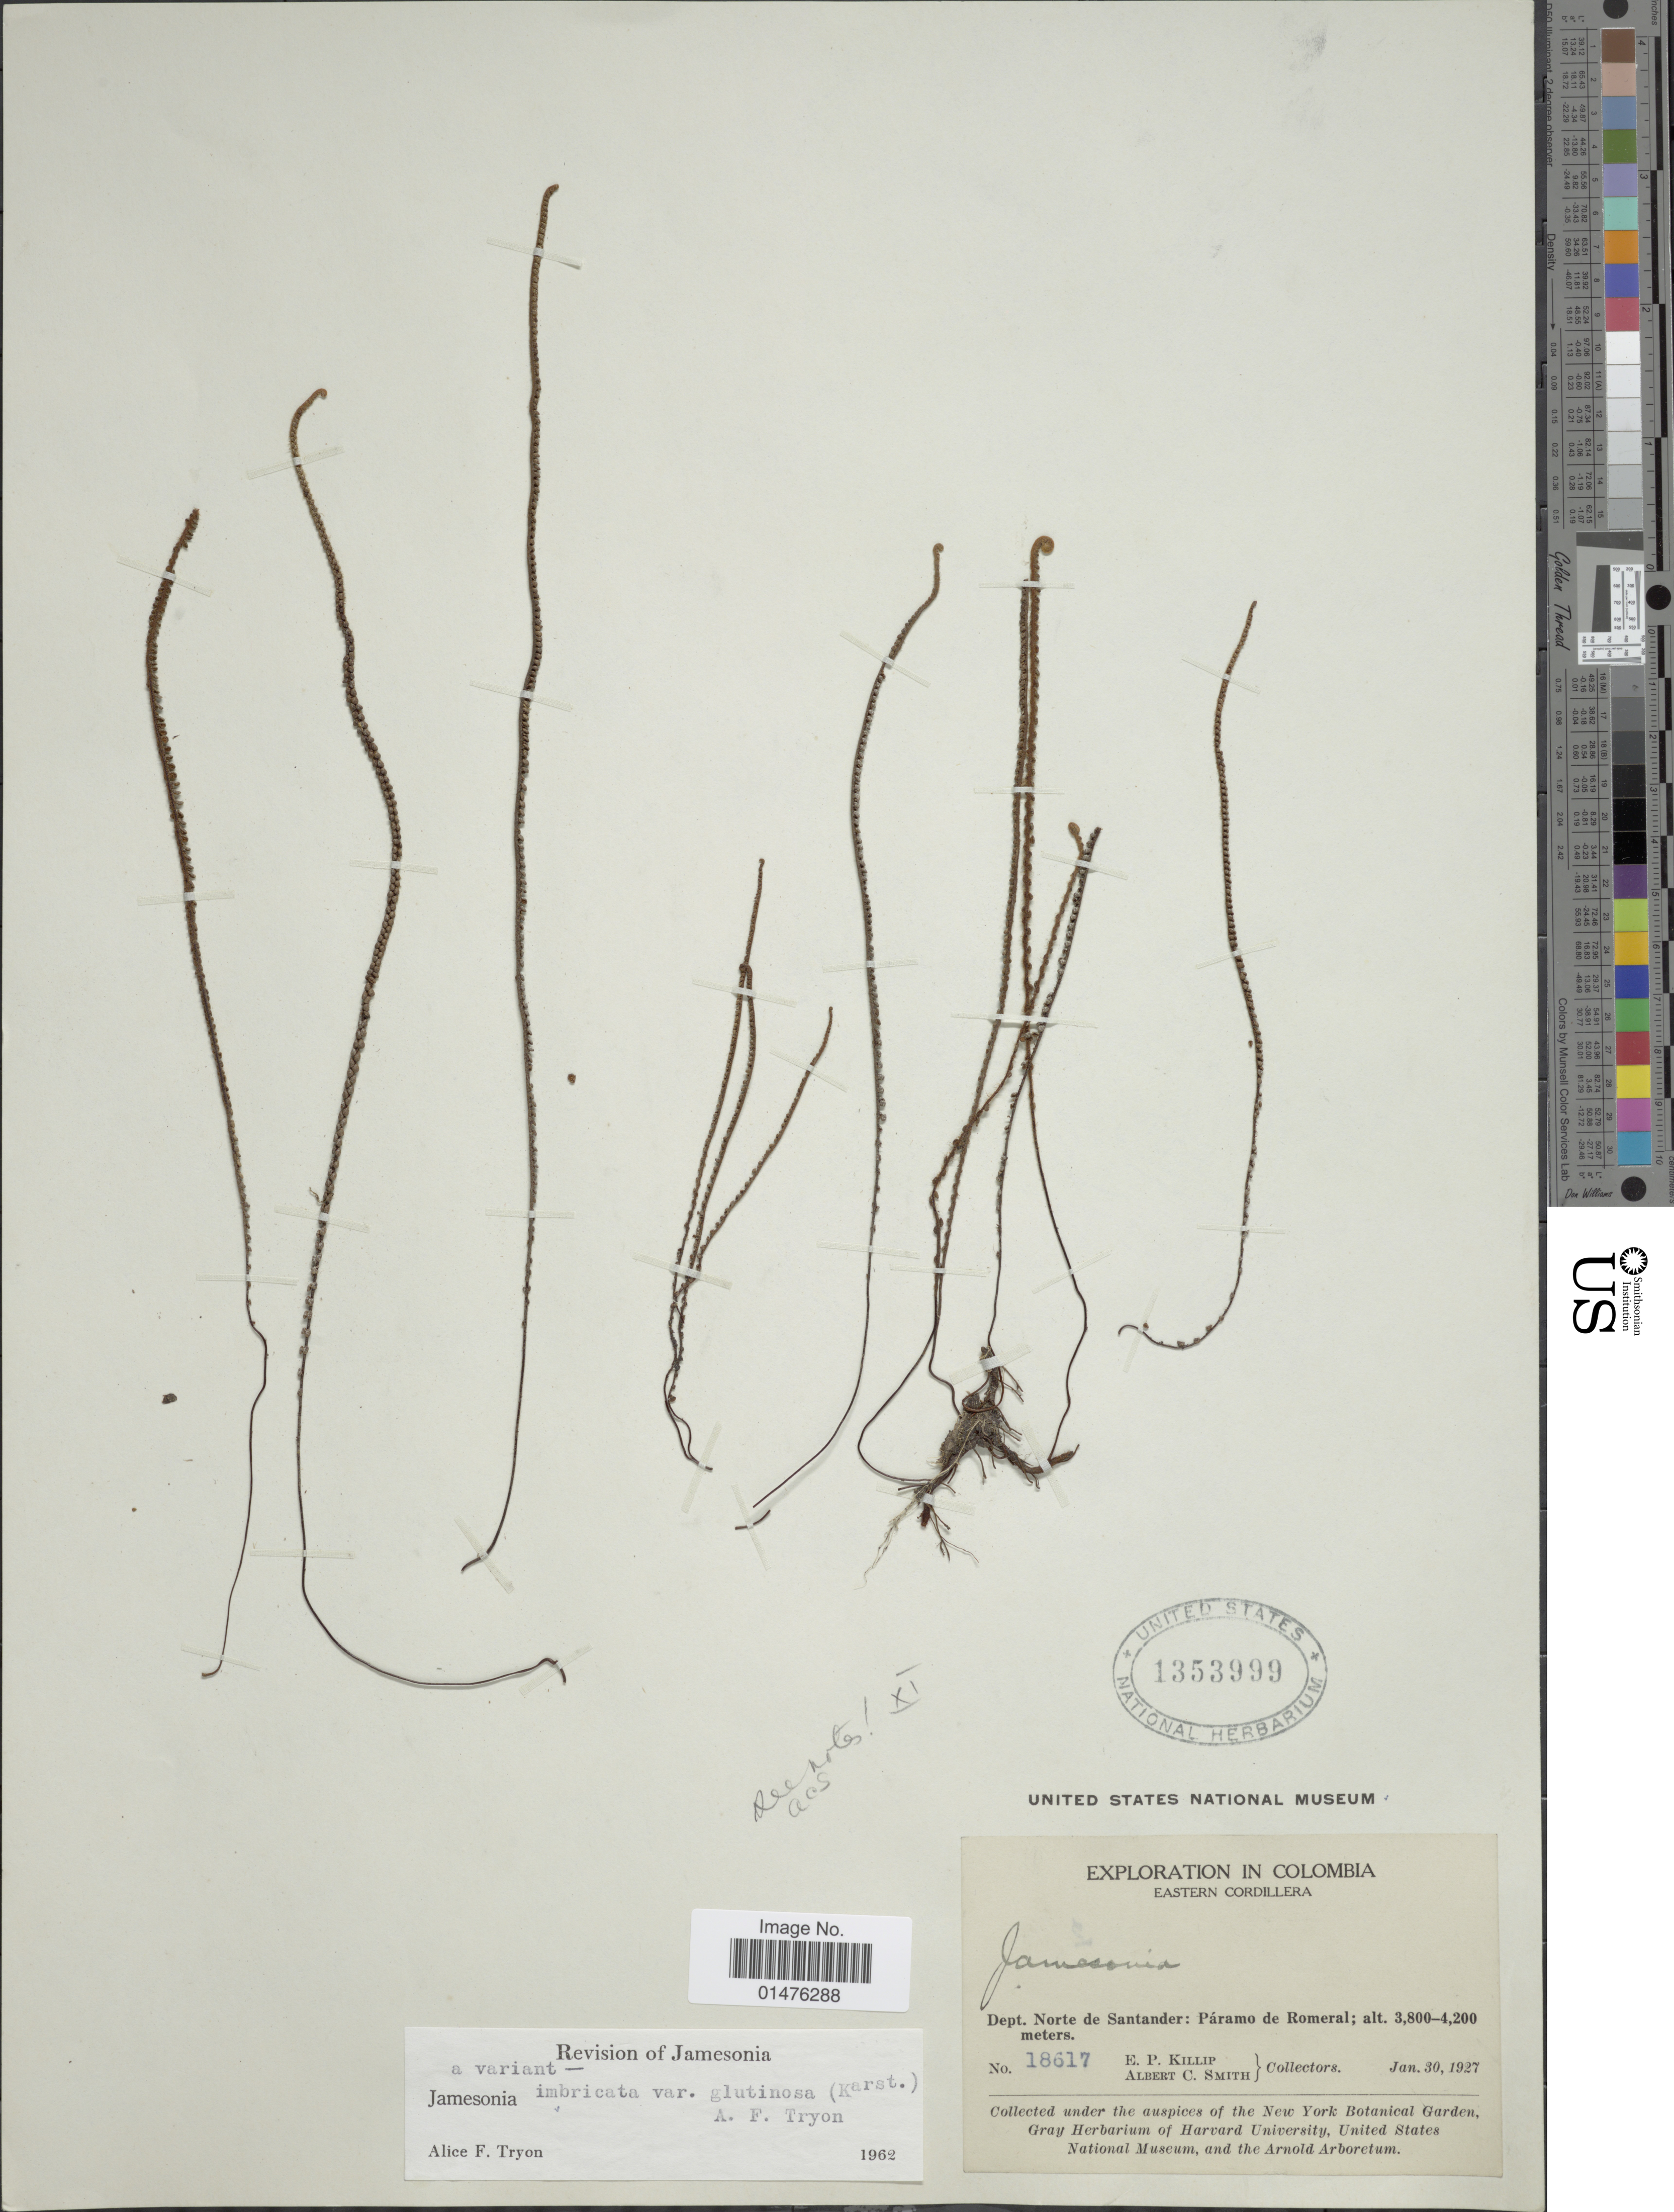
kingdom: Plantae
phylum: Tracheophyta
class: Polypodiopsida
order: Polypodiales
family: Pteridaceae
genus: Jamesonia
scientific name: Jamesonia imbricata var. glutinosa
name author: (H. Karst.) A.F. Tryon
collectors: E. P. Killip & A. C. Smith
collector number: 18617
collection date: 1927-01-30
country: Colombia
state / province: Norte de Santander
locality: Eastern Cordillera, Dept. Norte de Santander: Páramo de Romeral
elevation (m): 3800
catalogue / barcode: US 1353999